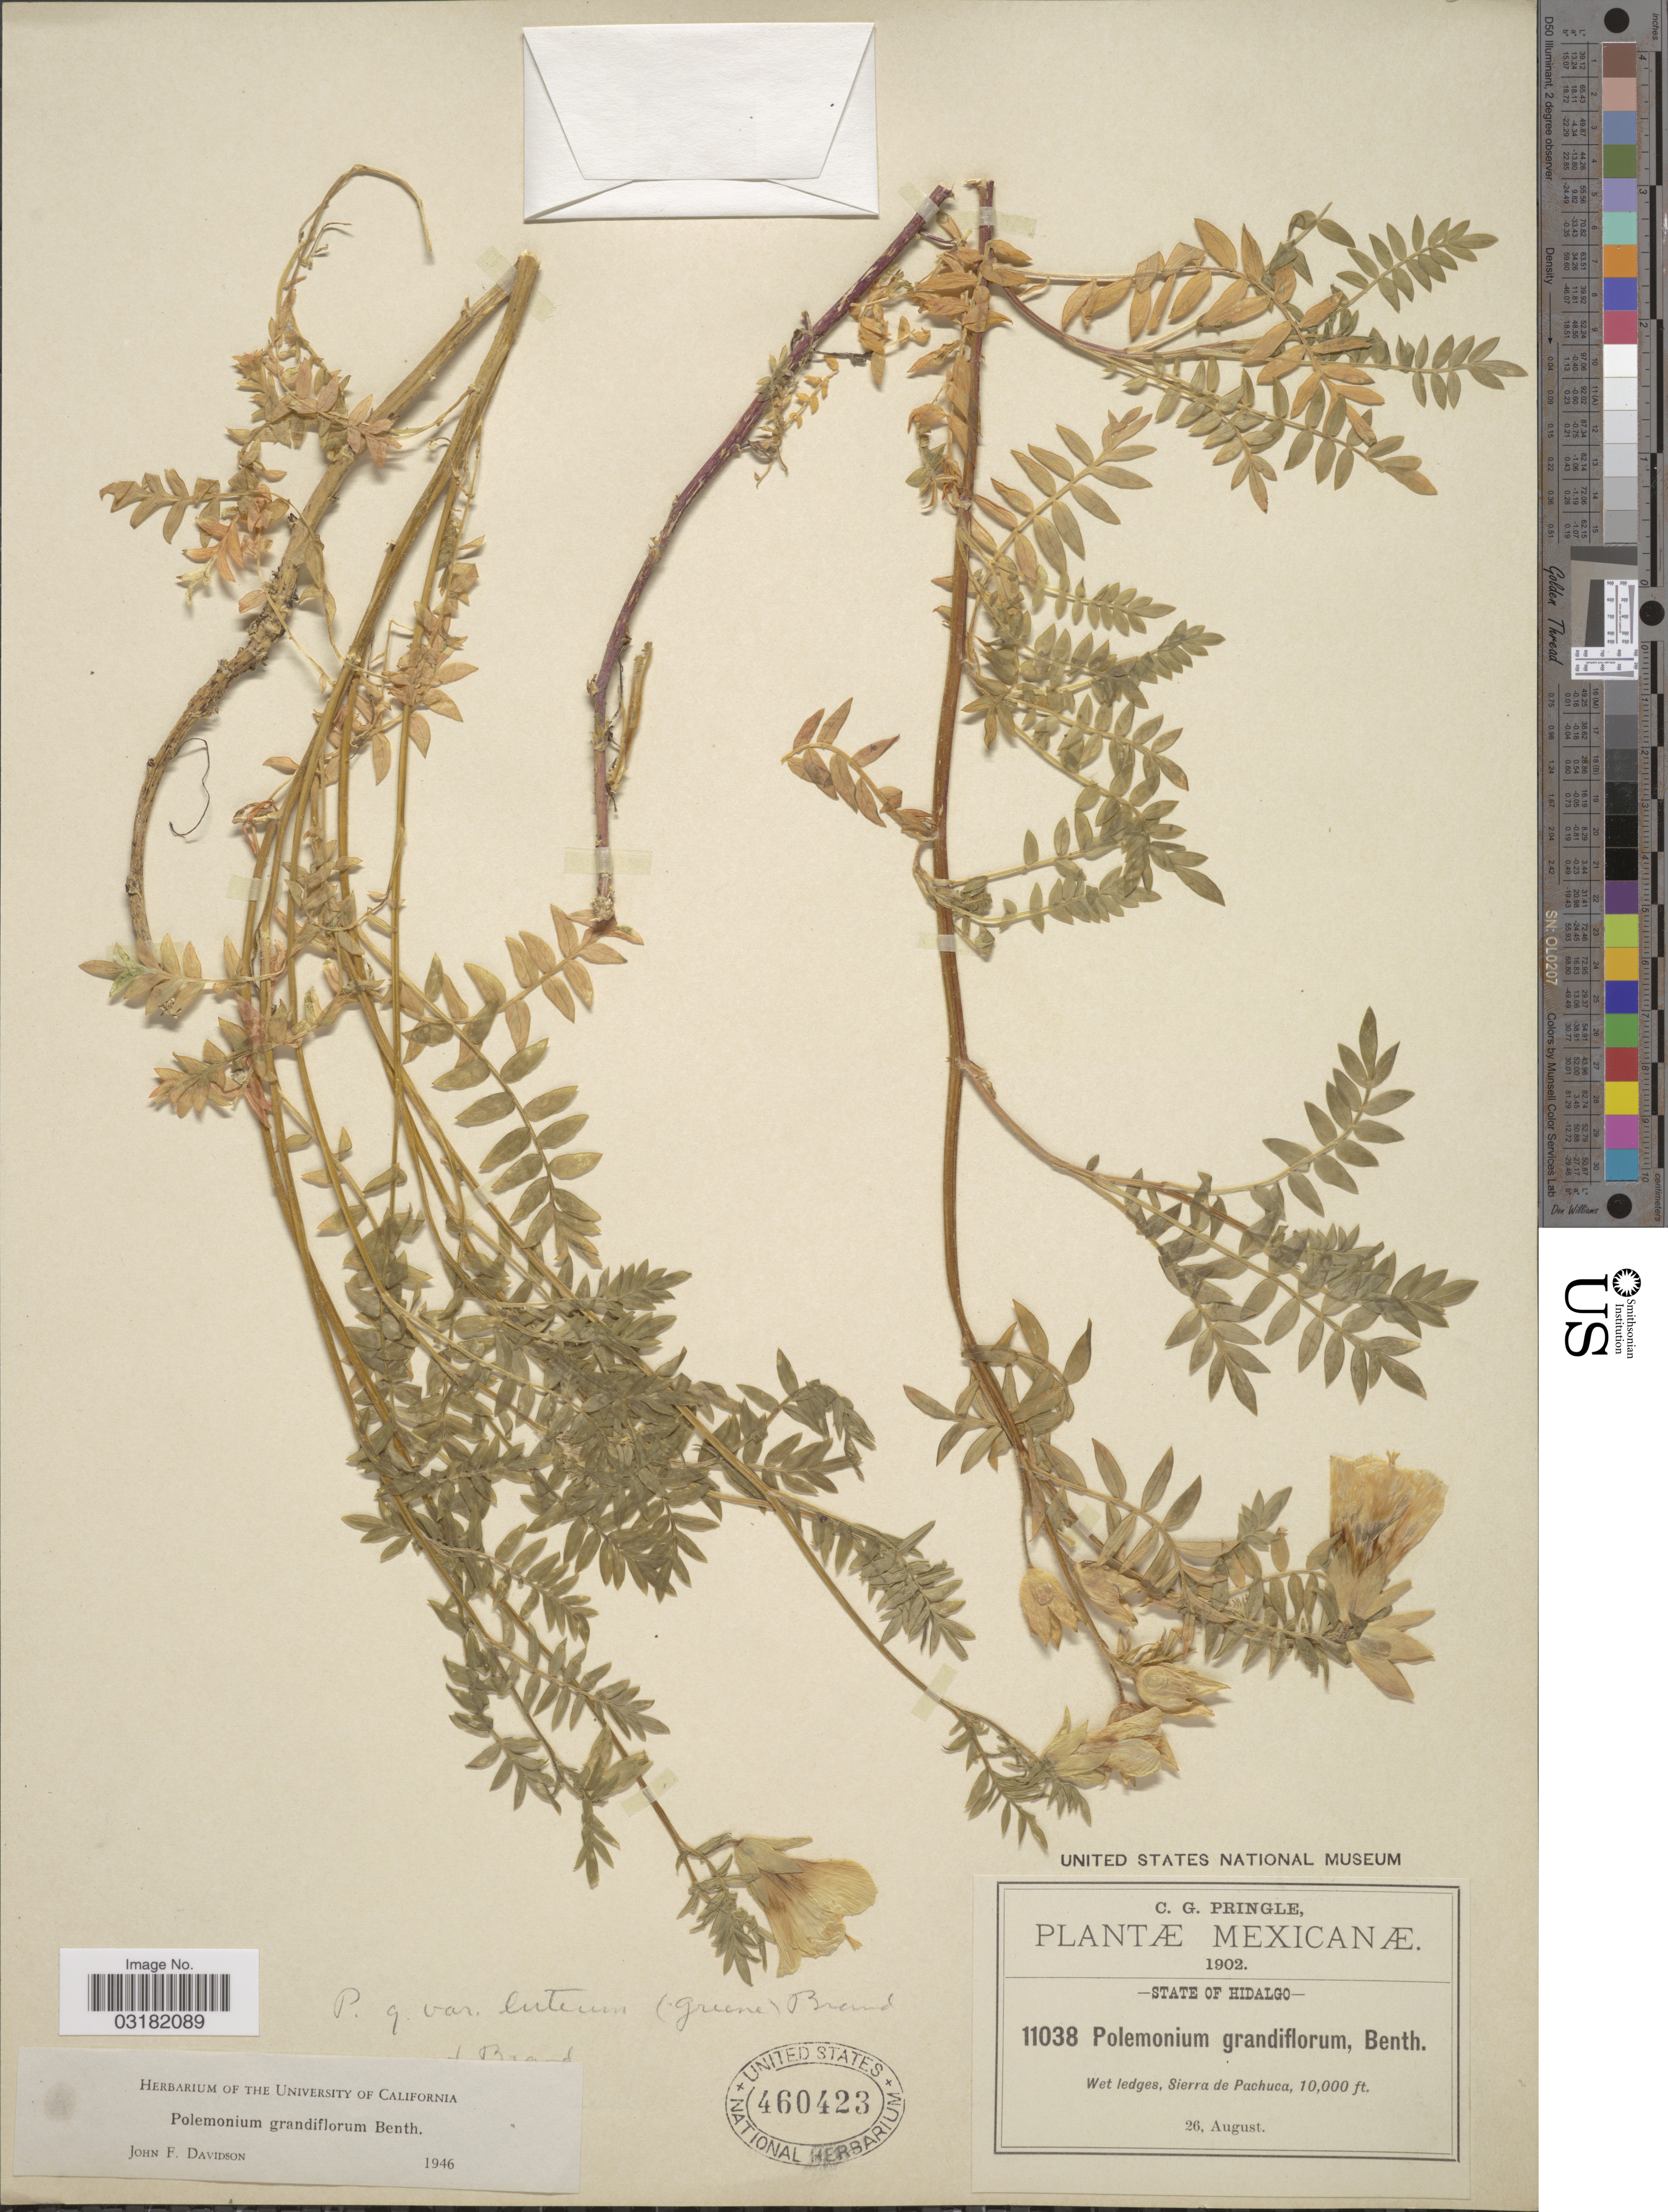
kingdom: Plantae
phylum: Tracheophyta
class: Magnoliopsida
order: Ericales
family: Polemoniaceae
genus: Polemonium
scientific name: Polemonium grandiflorum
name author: Benth.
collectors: C. G. Pringle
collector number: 11038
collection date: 1902-08-26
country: Mexico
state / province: Hidalgo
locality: Wet ledges, Sierra de Pachuca.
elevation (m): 3048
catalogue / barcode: US 460423